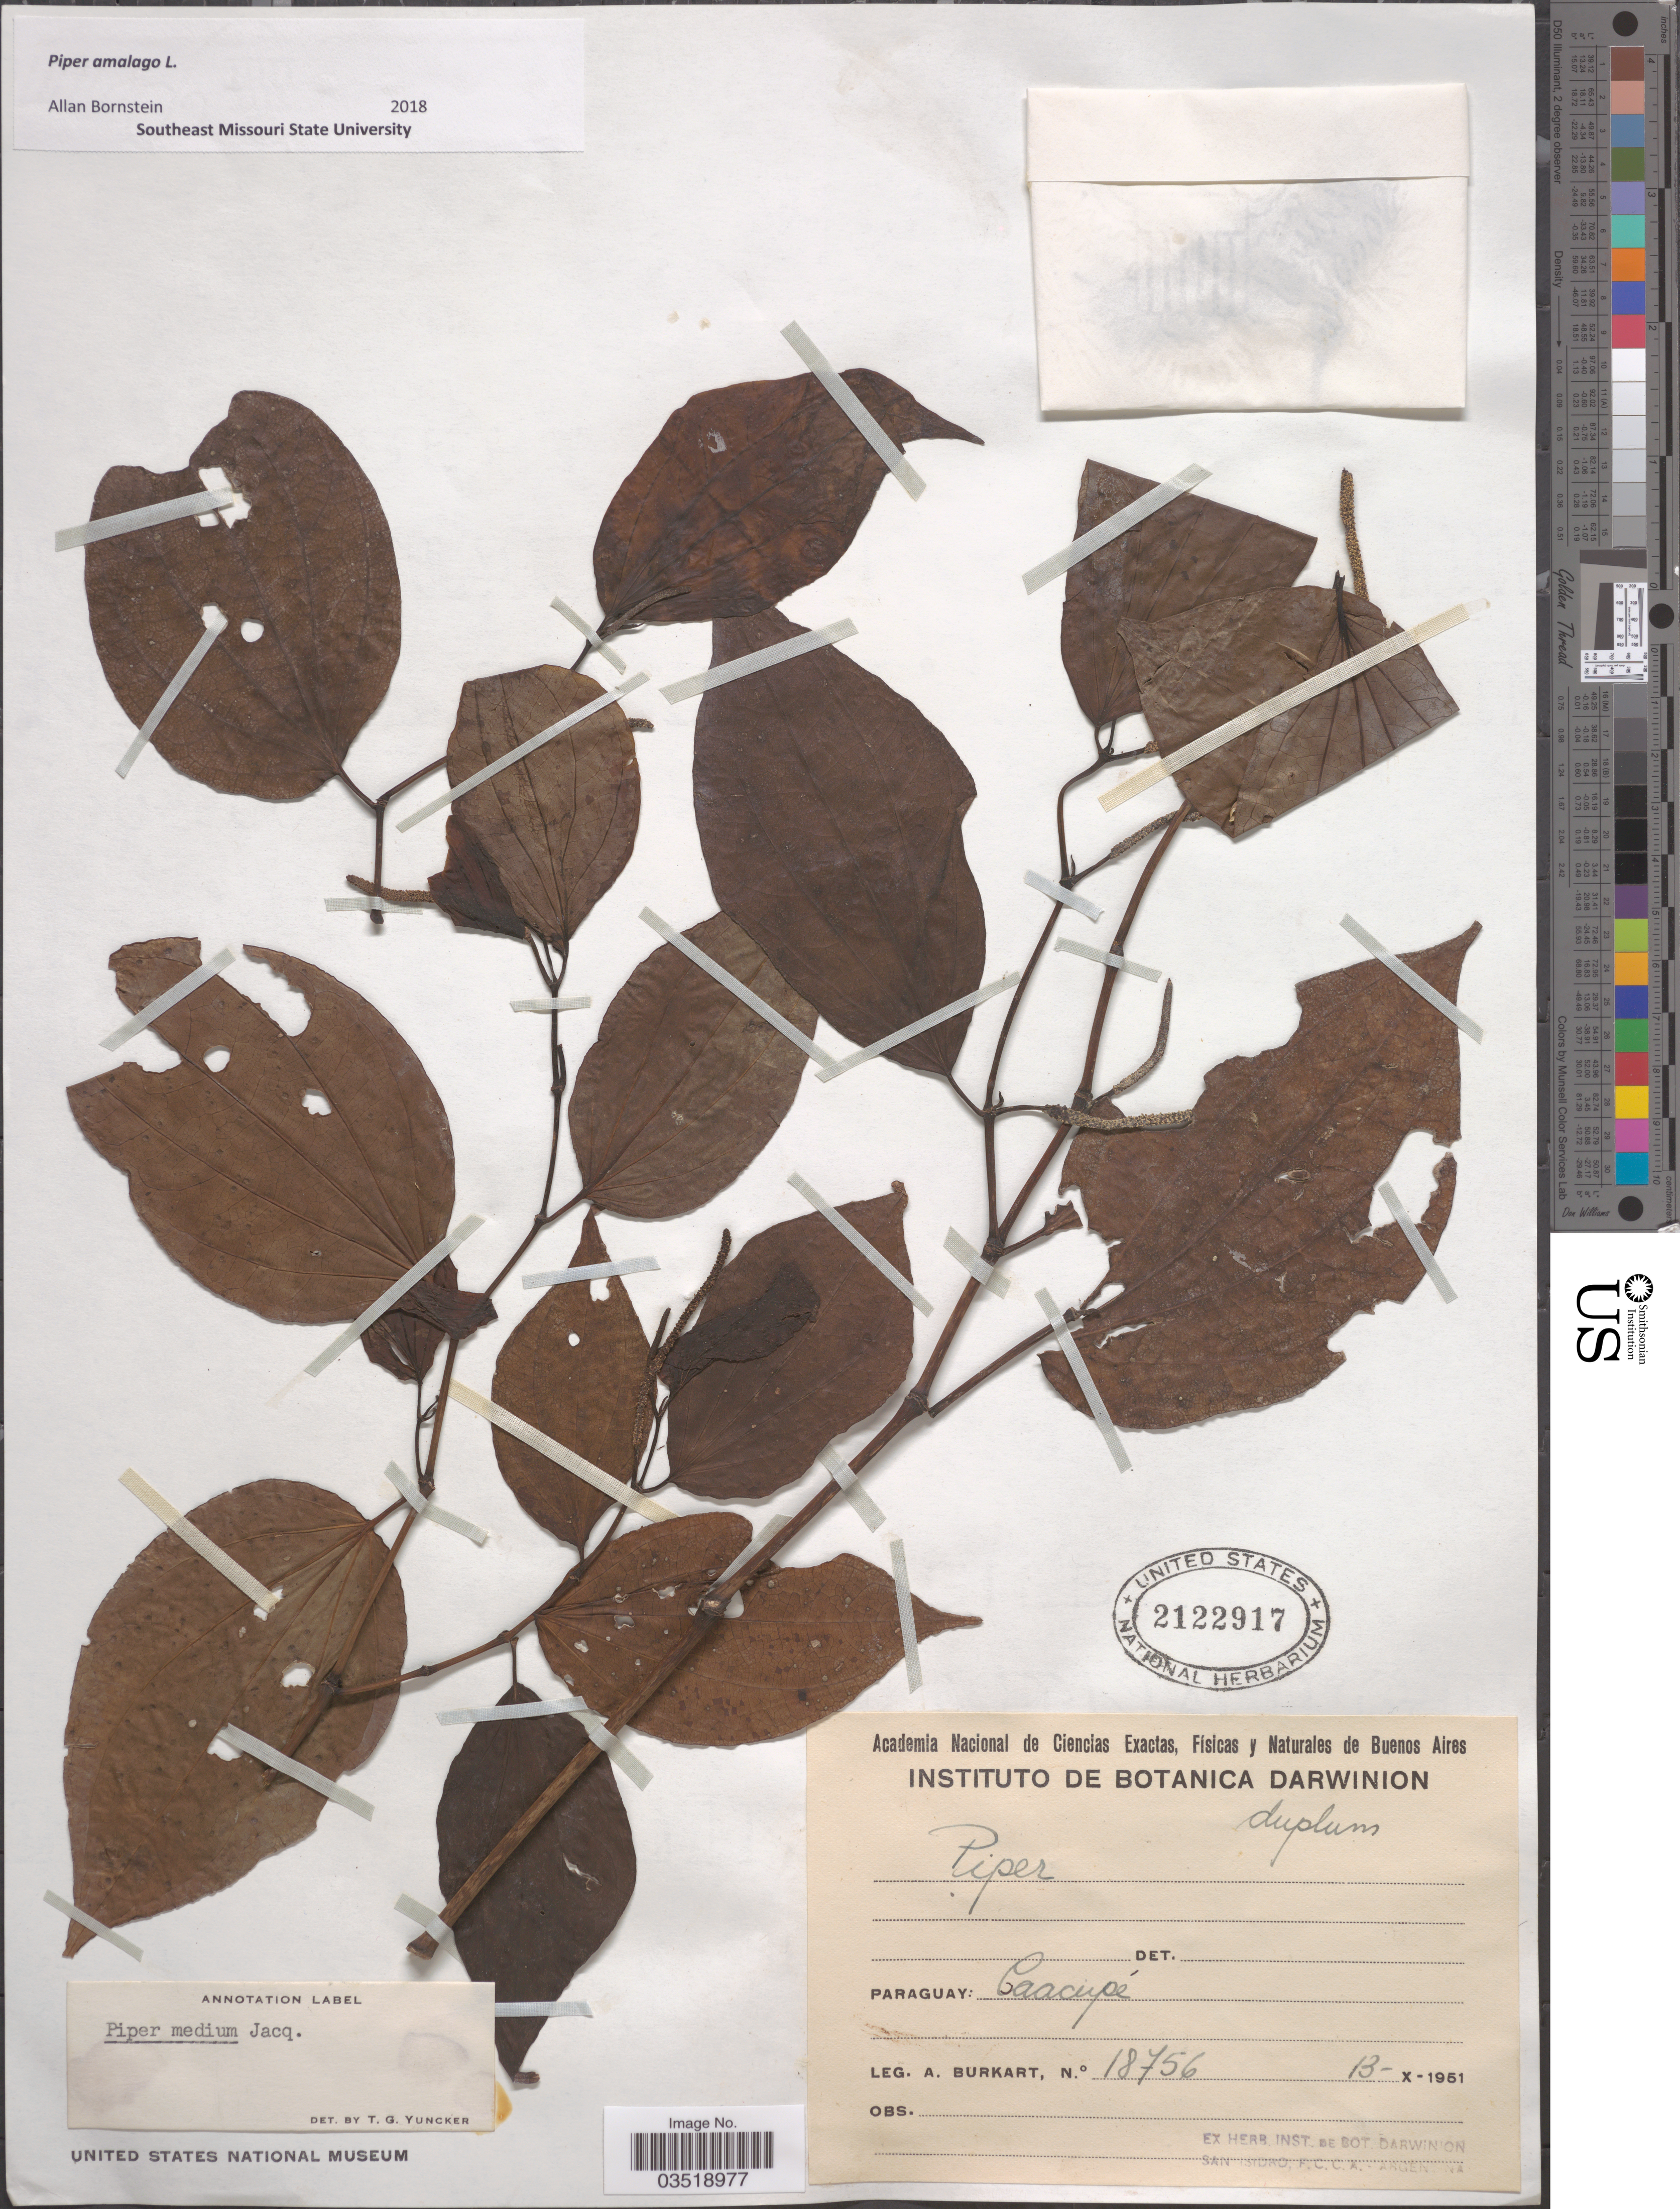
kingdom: Plantae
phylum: Tracheophyta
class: Magnoliopsida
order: Piperales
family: Piperaceae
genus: Piper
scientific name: Piper amalago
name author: L.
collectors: A. E. Burkart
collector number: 18756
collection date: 1951-10-13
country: Paraguay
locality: Caacupé.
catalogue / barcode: US 2122917